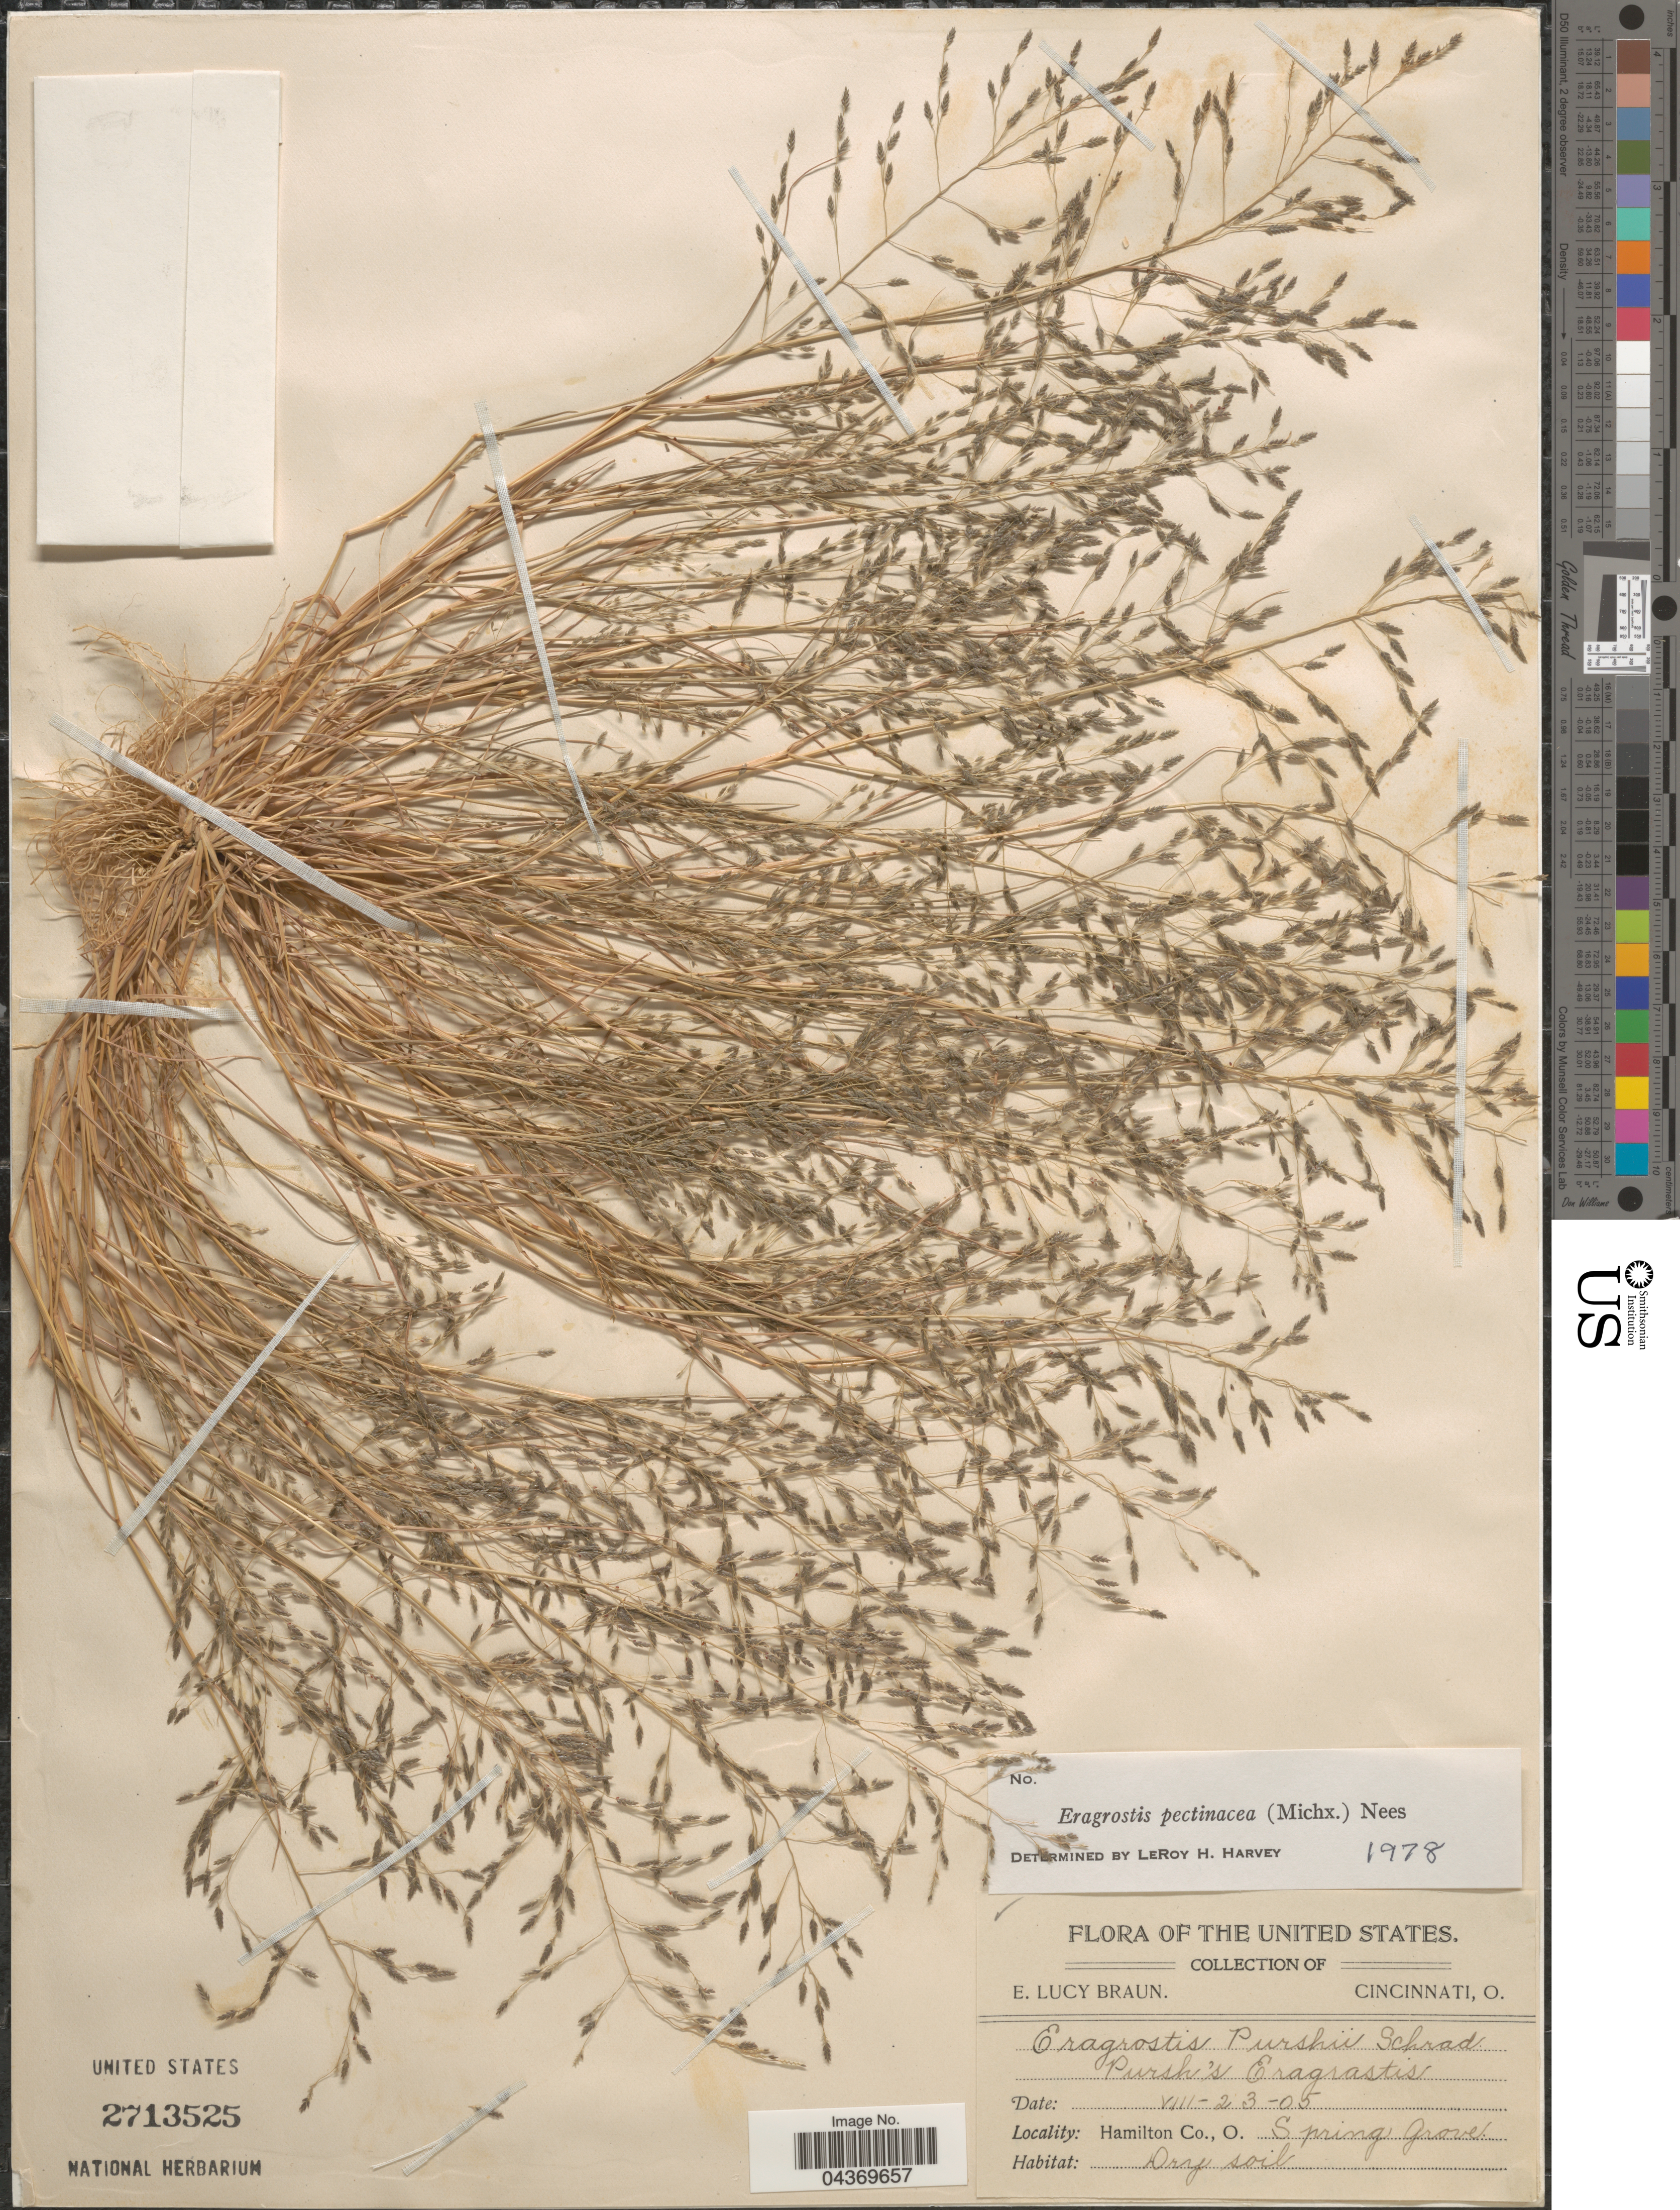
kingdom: Plantae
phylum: Tracheophyta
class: Liliopsida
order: Poales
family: Poaceae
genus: Eragrostis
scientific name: Eragrostis pectinacea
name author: (Michx.) Nees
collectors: E. L. Braun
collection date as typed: Transcribed d/m/y: 23/8/5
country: United States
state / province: Ohio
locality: Hamilton Co. Spring Grove.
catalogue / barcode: US 2713525